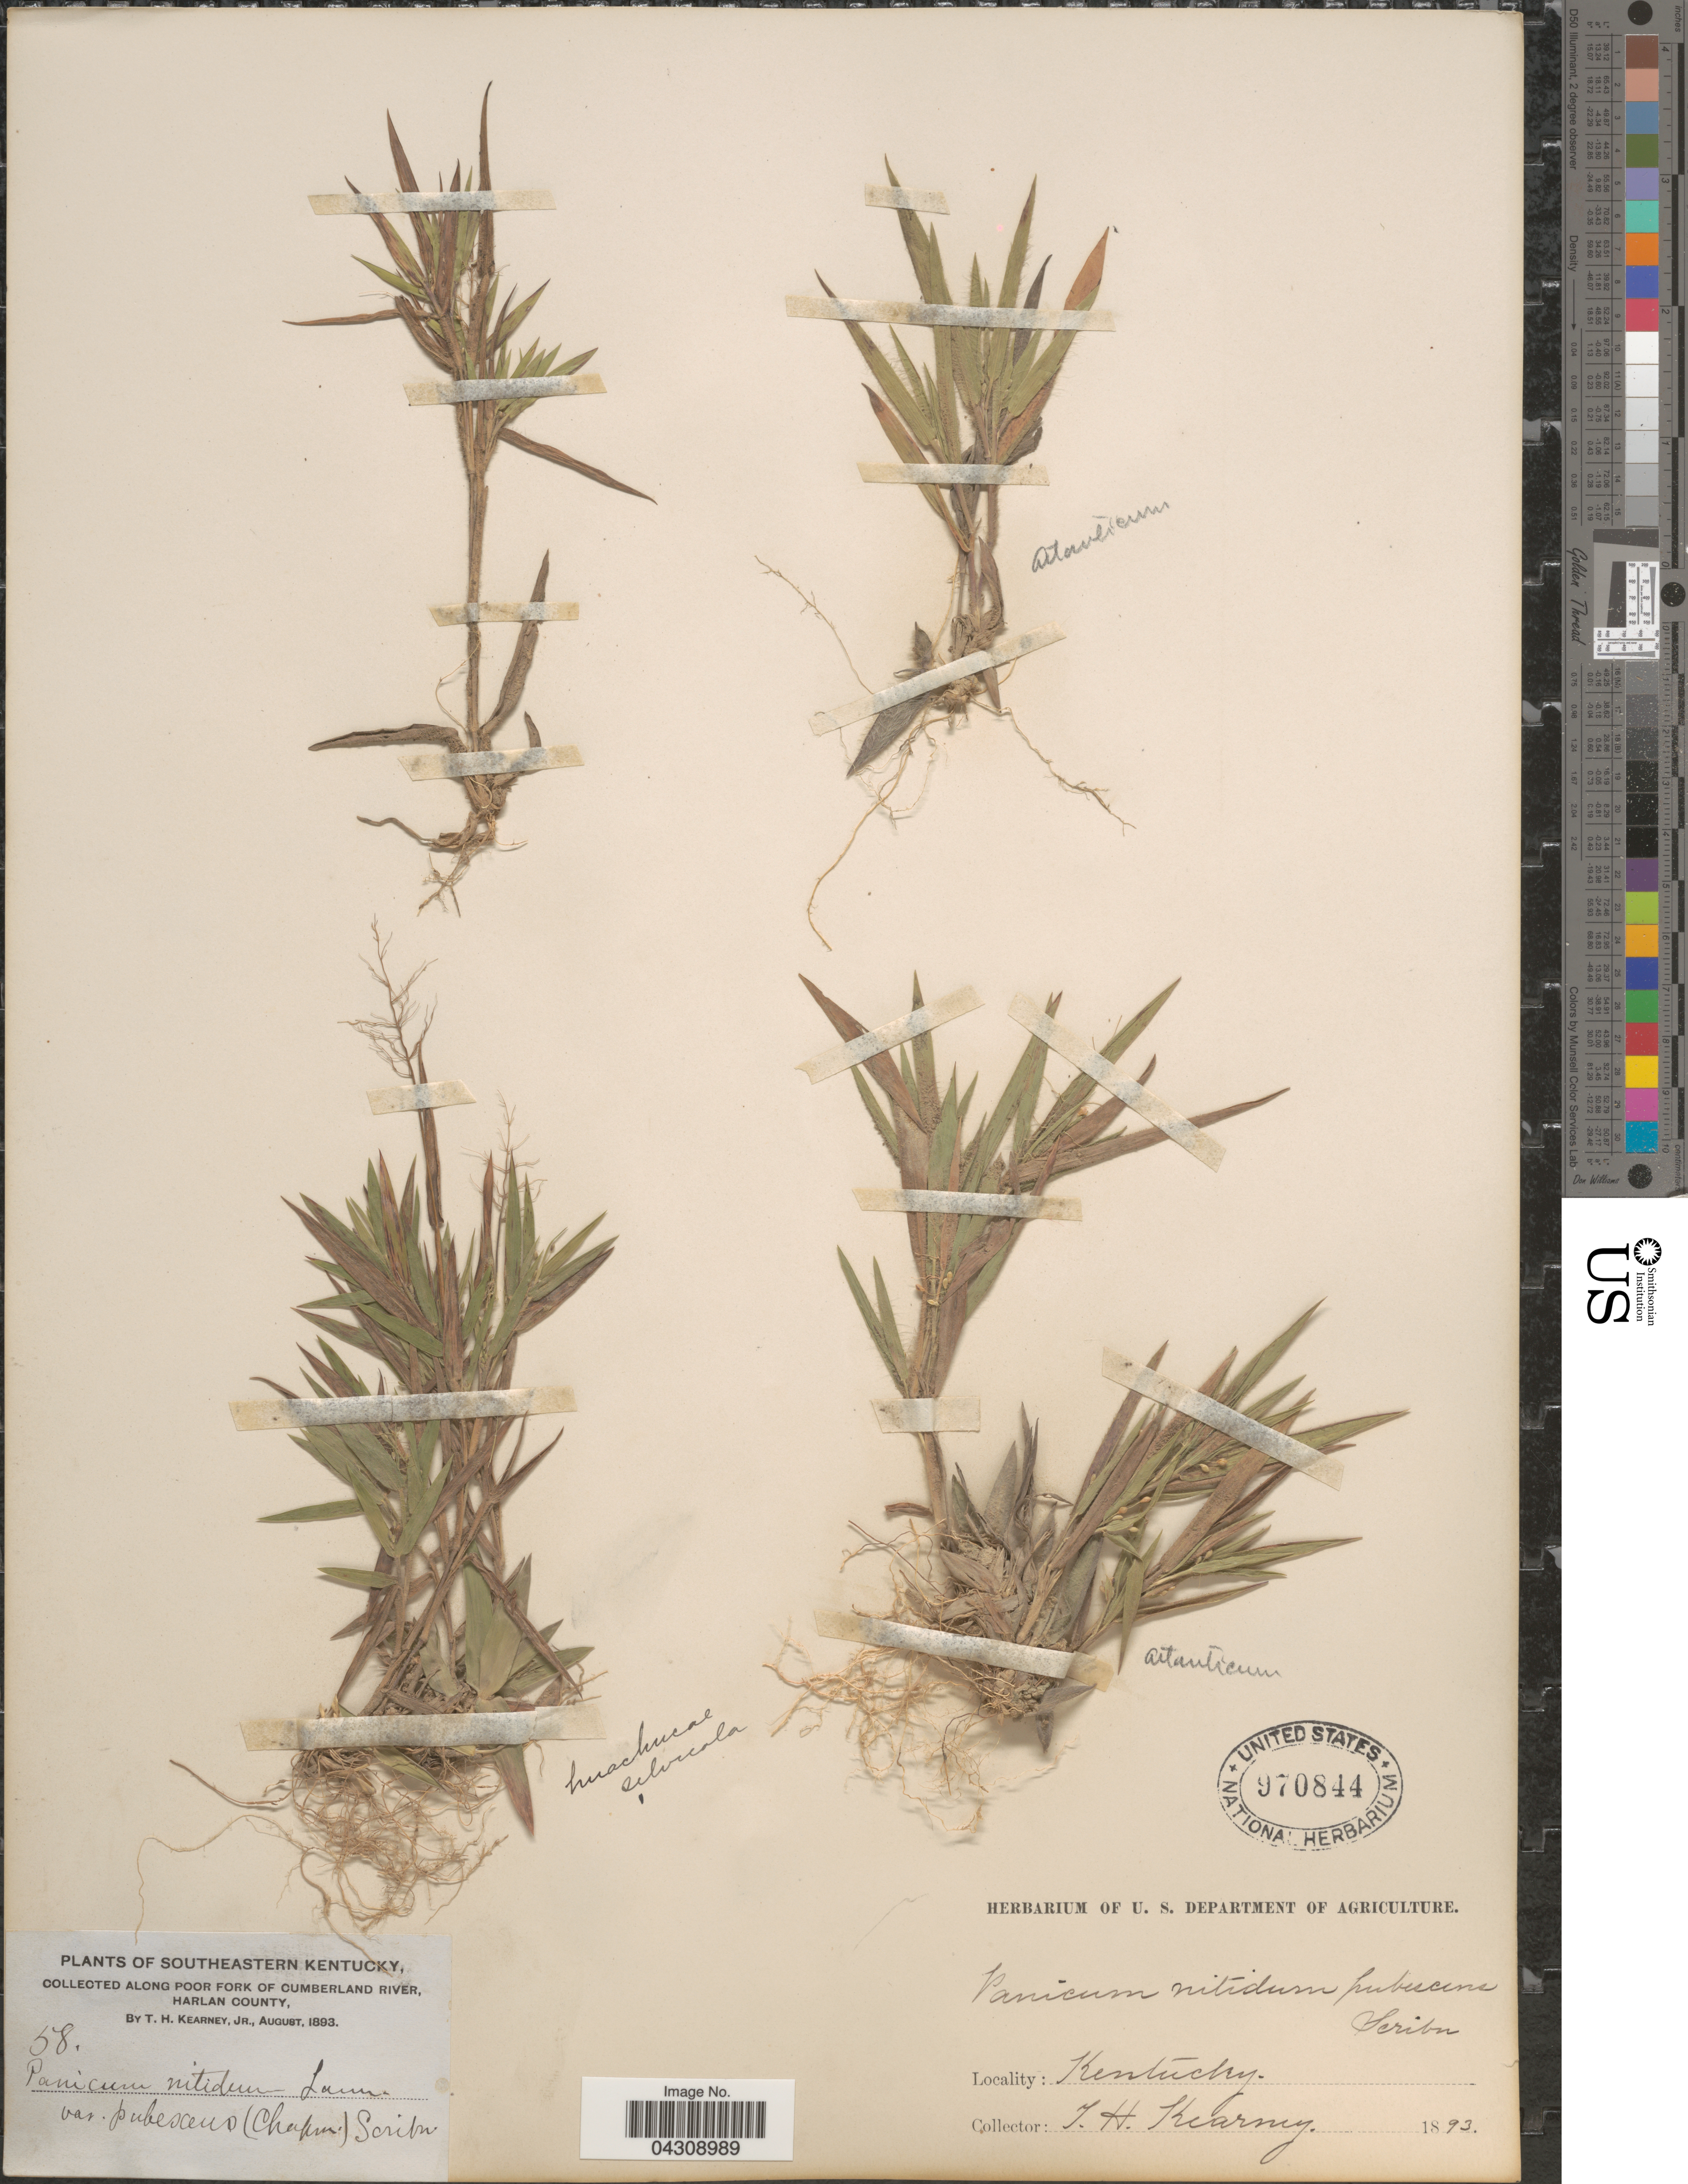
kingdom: Plantae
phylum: Tracheophyta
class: Liliopsida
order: Poales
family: Poaceae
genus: Dichanthelium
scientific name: Dichanthelium acuminatum var. acuminatum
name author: (Sw.) Gould & C.A. Clark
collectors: T. H. Kearney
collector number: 58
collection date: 1893-08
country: United States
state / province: Kentucky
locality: Southeastern Kentucky. Along Poor Fork of Cumberland River, Harlan County.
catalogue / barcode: US 970844